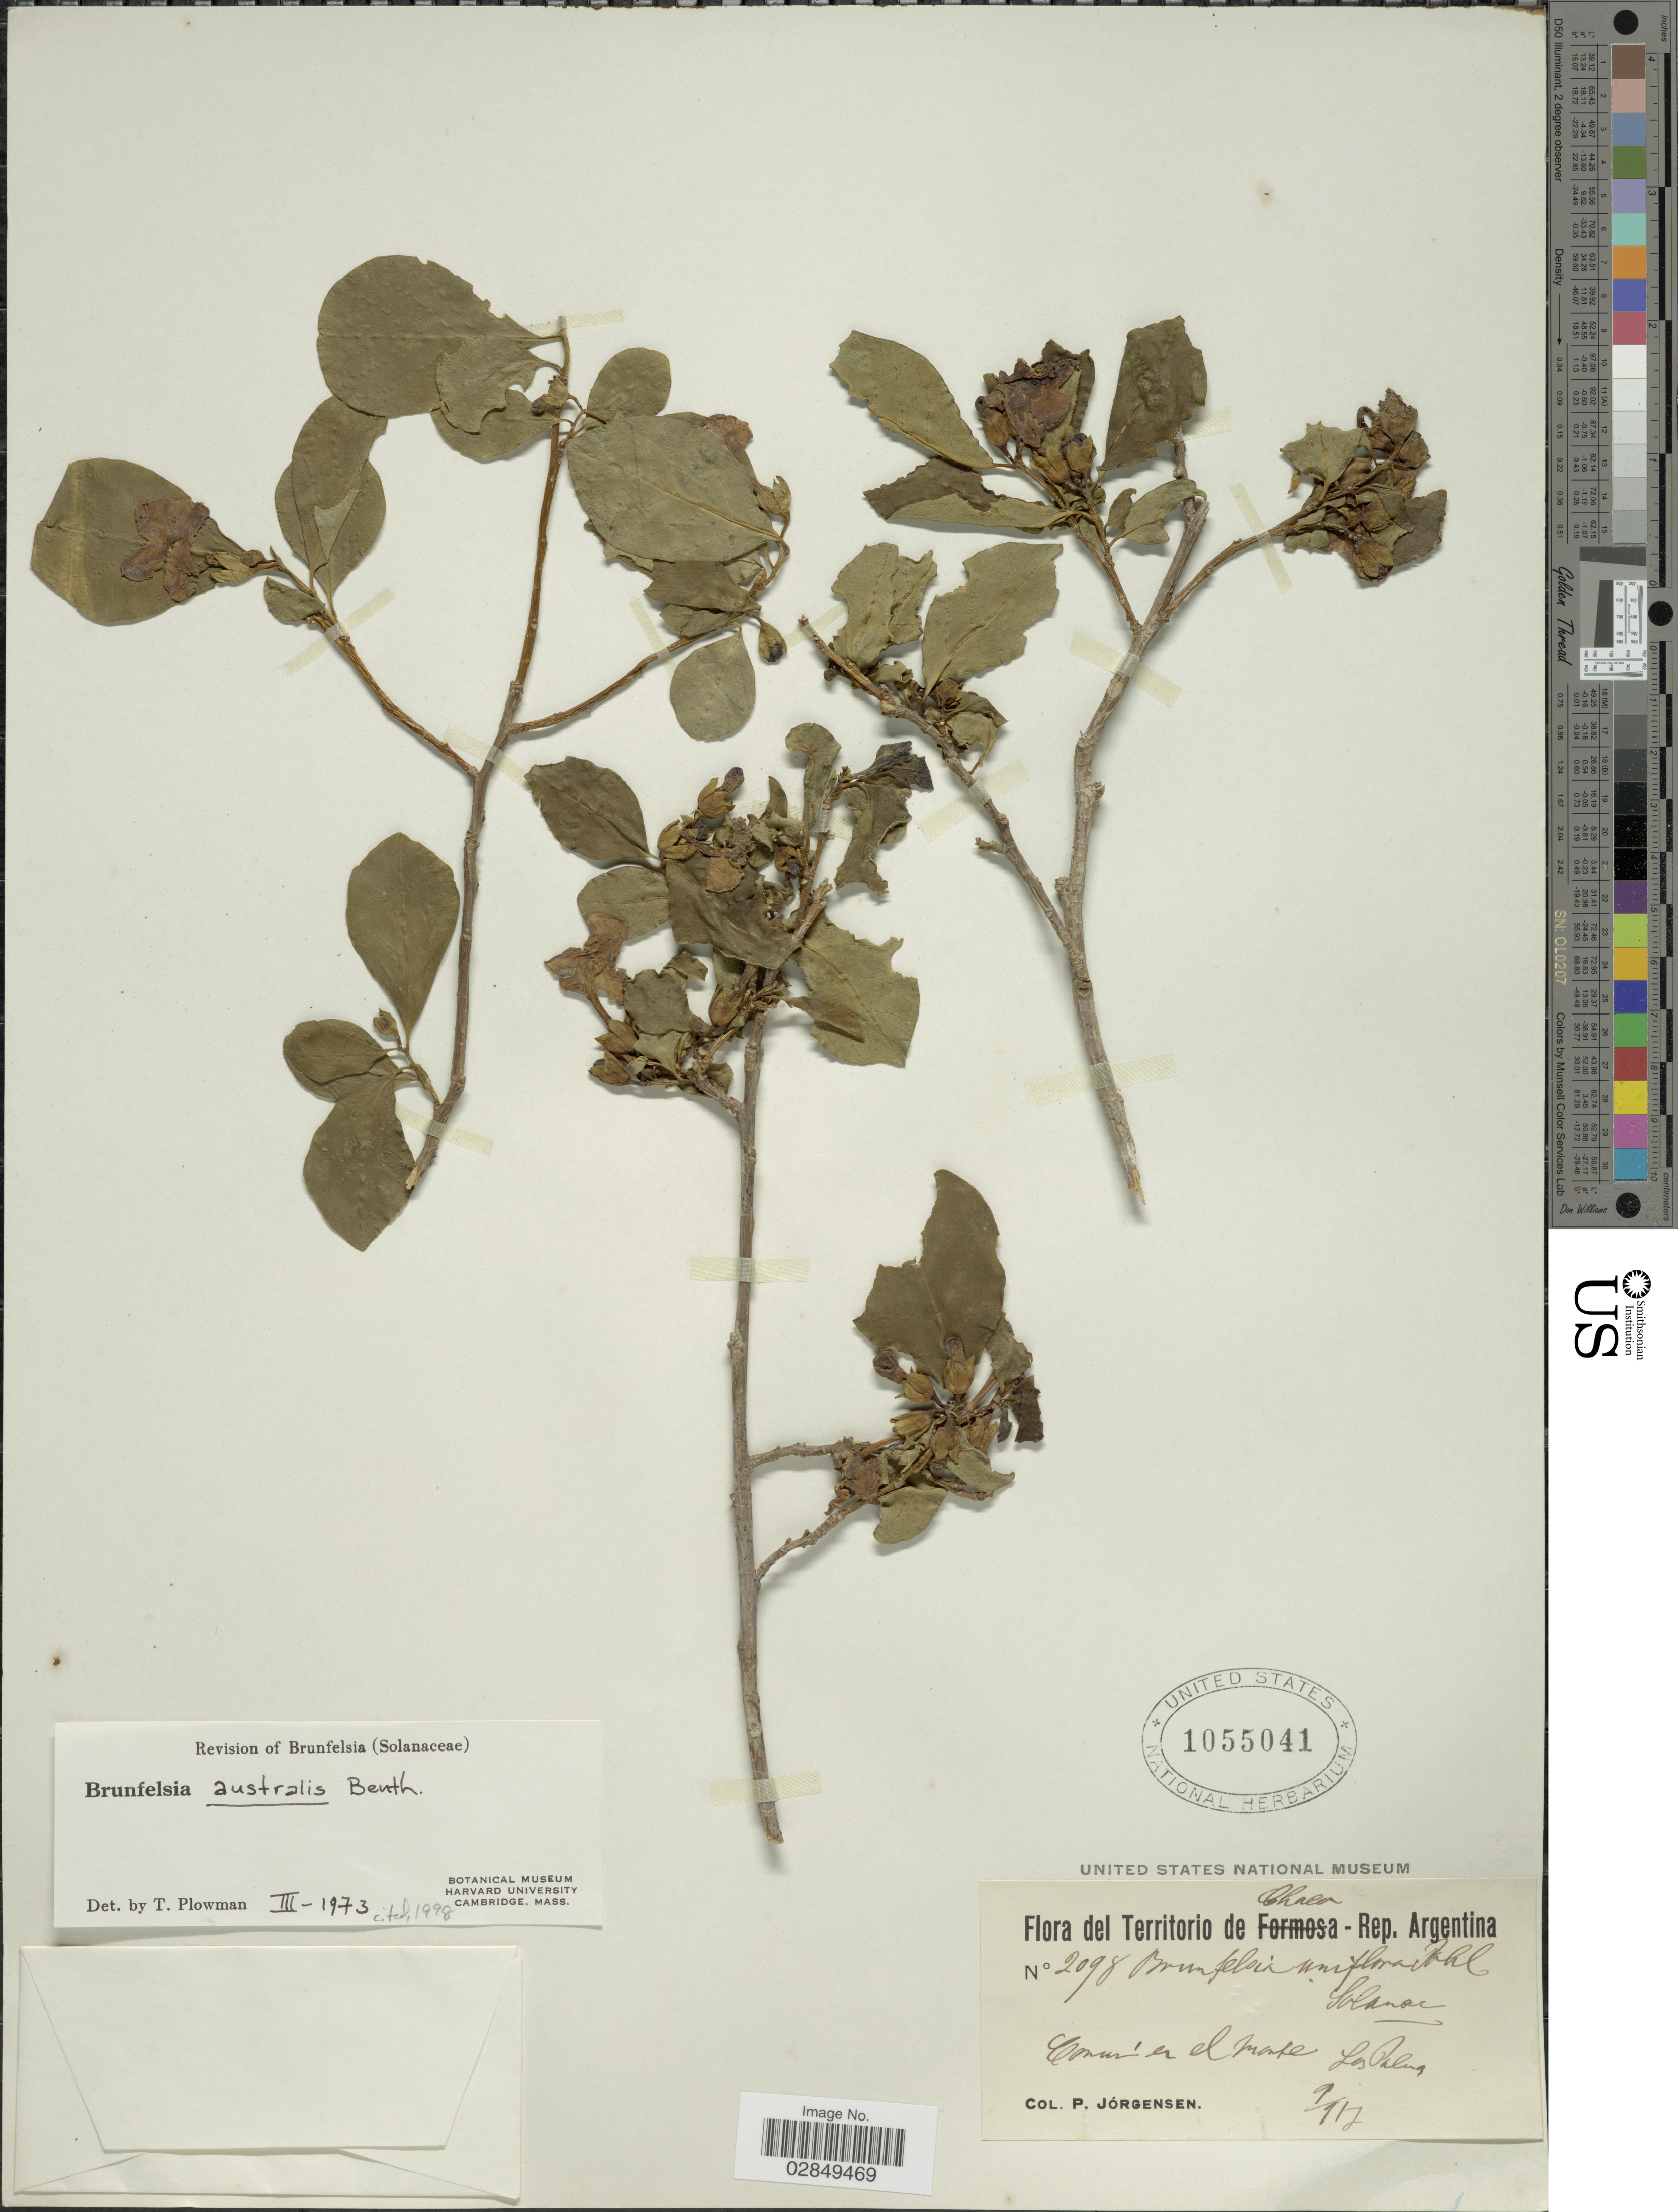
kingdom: Plantae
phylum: Tracheophyta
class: Magnoliopsida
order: Solanales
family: Solanaceae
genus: Brunfelsia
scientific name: Brunfelsia australis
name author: Benth.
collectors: P. Jörgensen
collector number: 2098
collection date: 1919-09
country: Argentina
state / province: Chaco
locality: Comm'en el mase Las Palmas.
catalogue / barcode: US 1055041